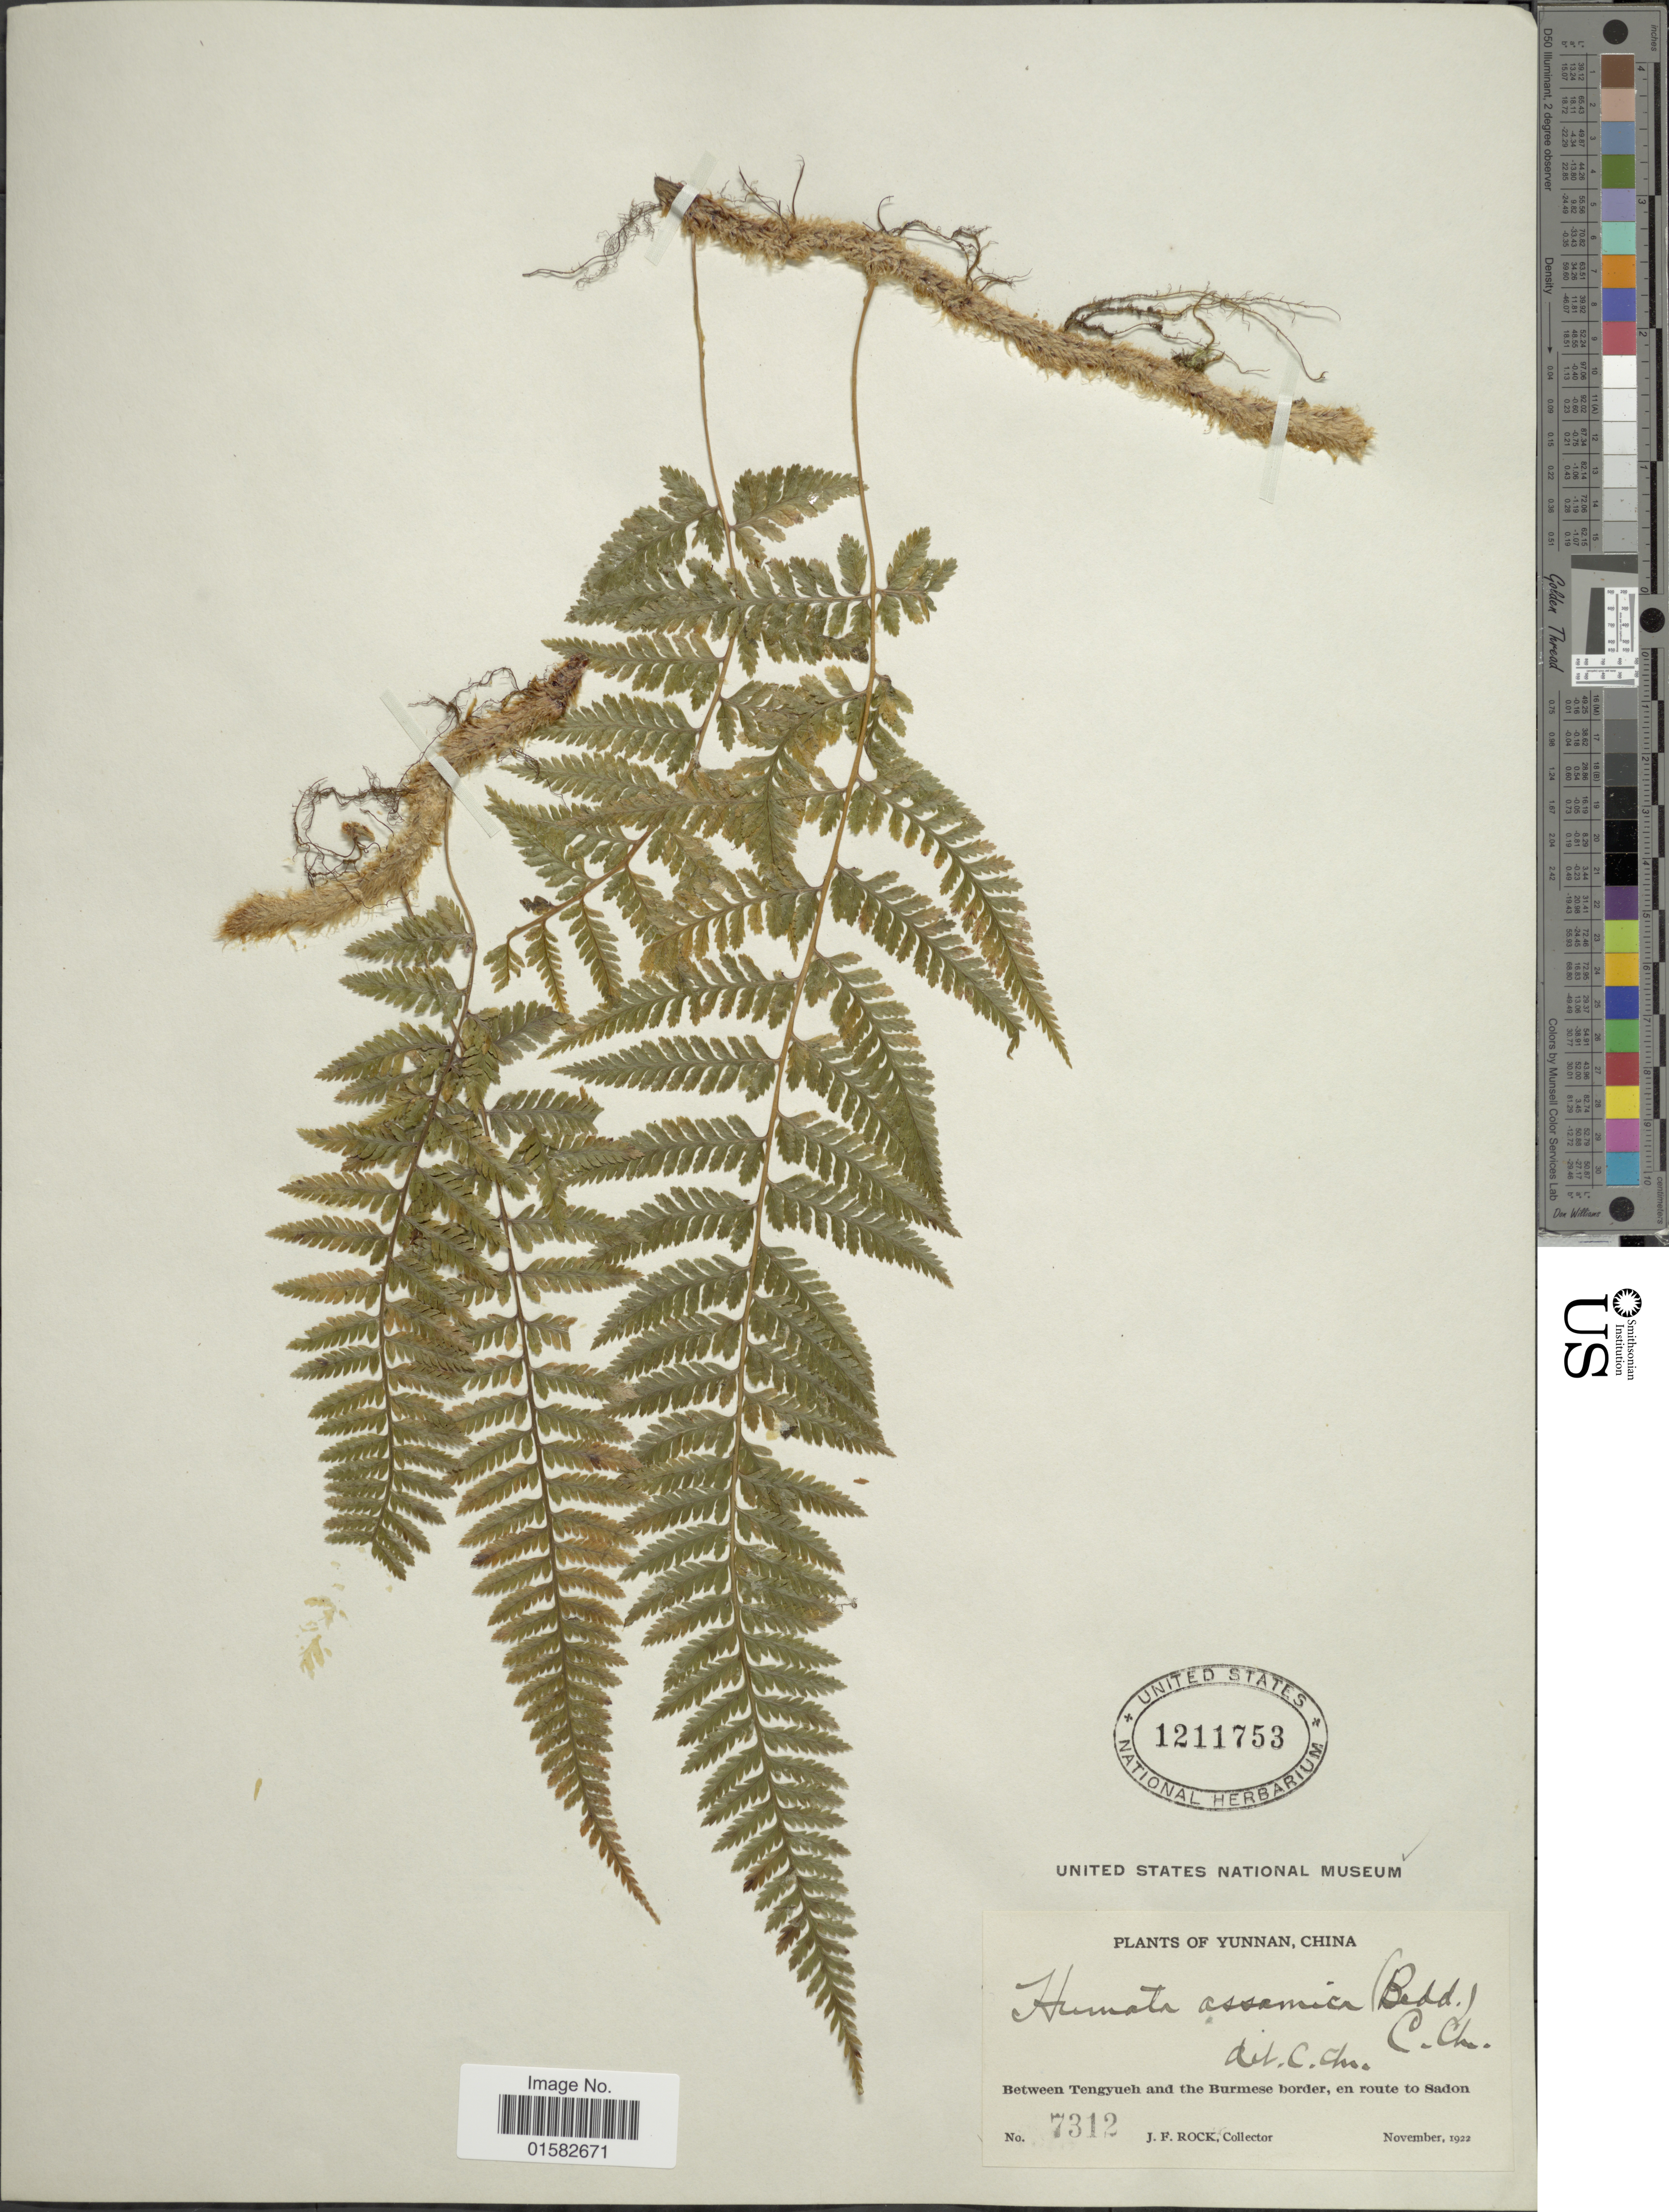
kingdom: Plantae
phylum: Tracheophyta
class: Polypodiopsida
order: Polypodiales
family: Davalliaceae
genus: Davallia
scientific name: Davallia assamica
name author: (Bedd.) Baker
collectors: J. Rock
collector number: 7312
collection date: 1922-11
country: China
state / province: Yunnan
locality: Yunnan,China, between Tenghyueh and the Burmese border en route to Sadon.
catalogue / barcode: US 1211753